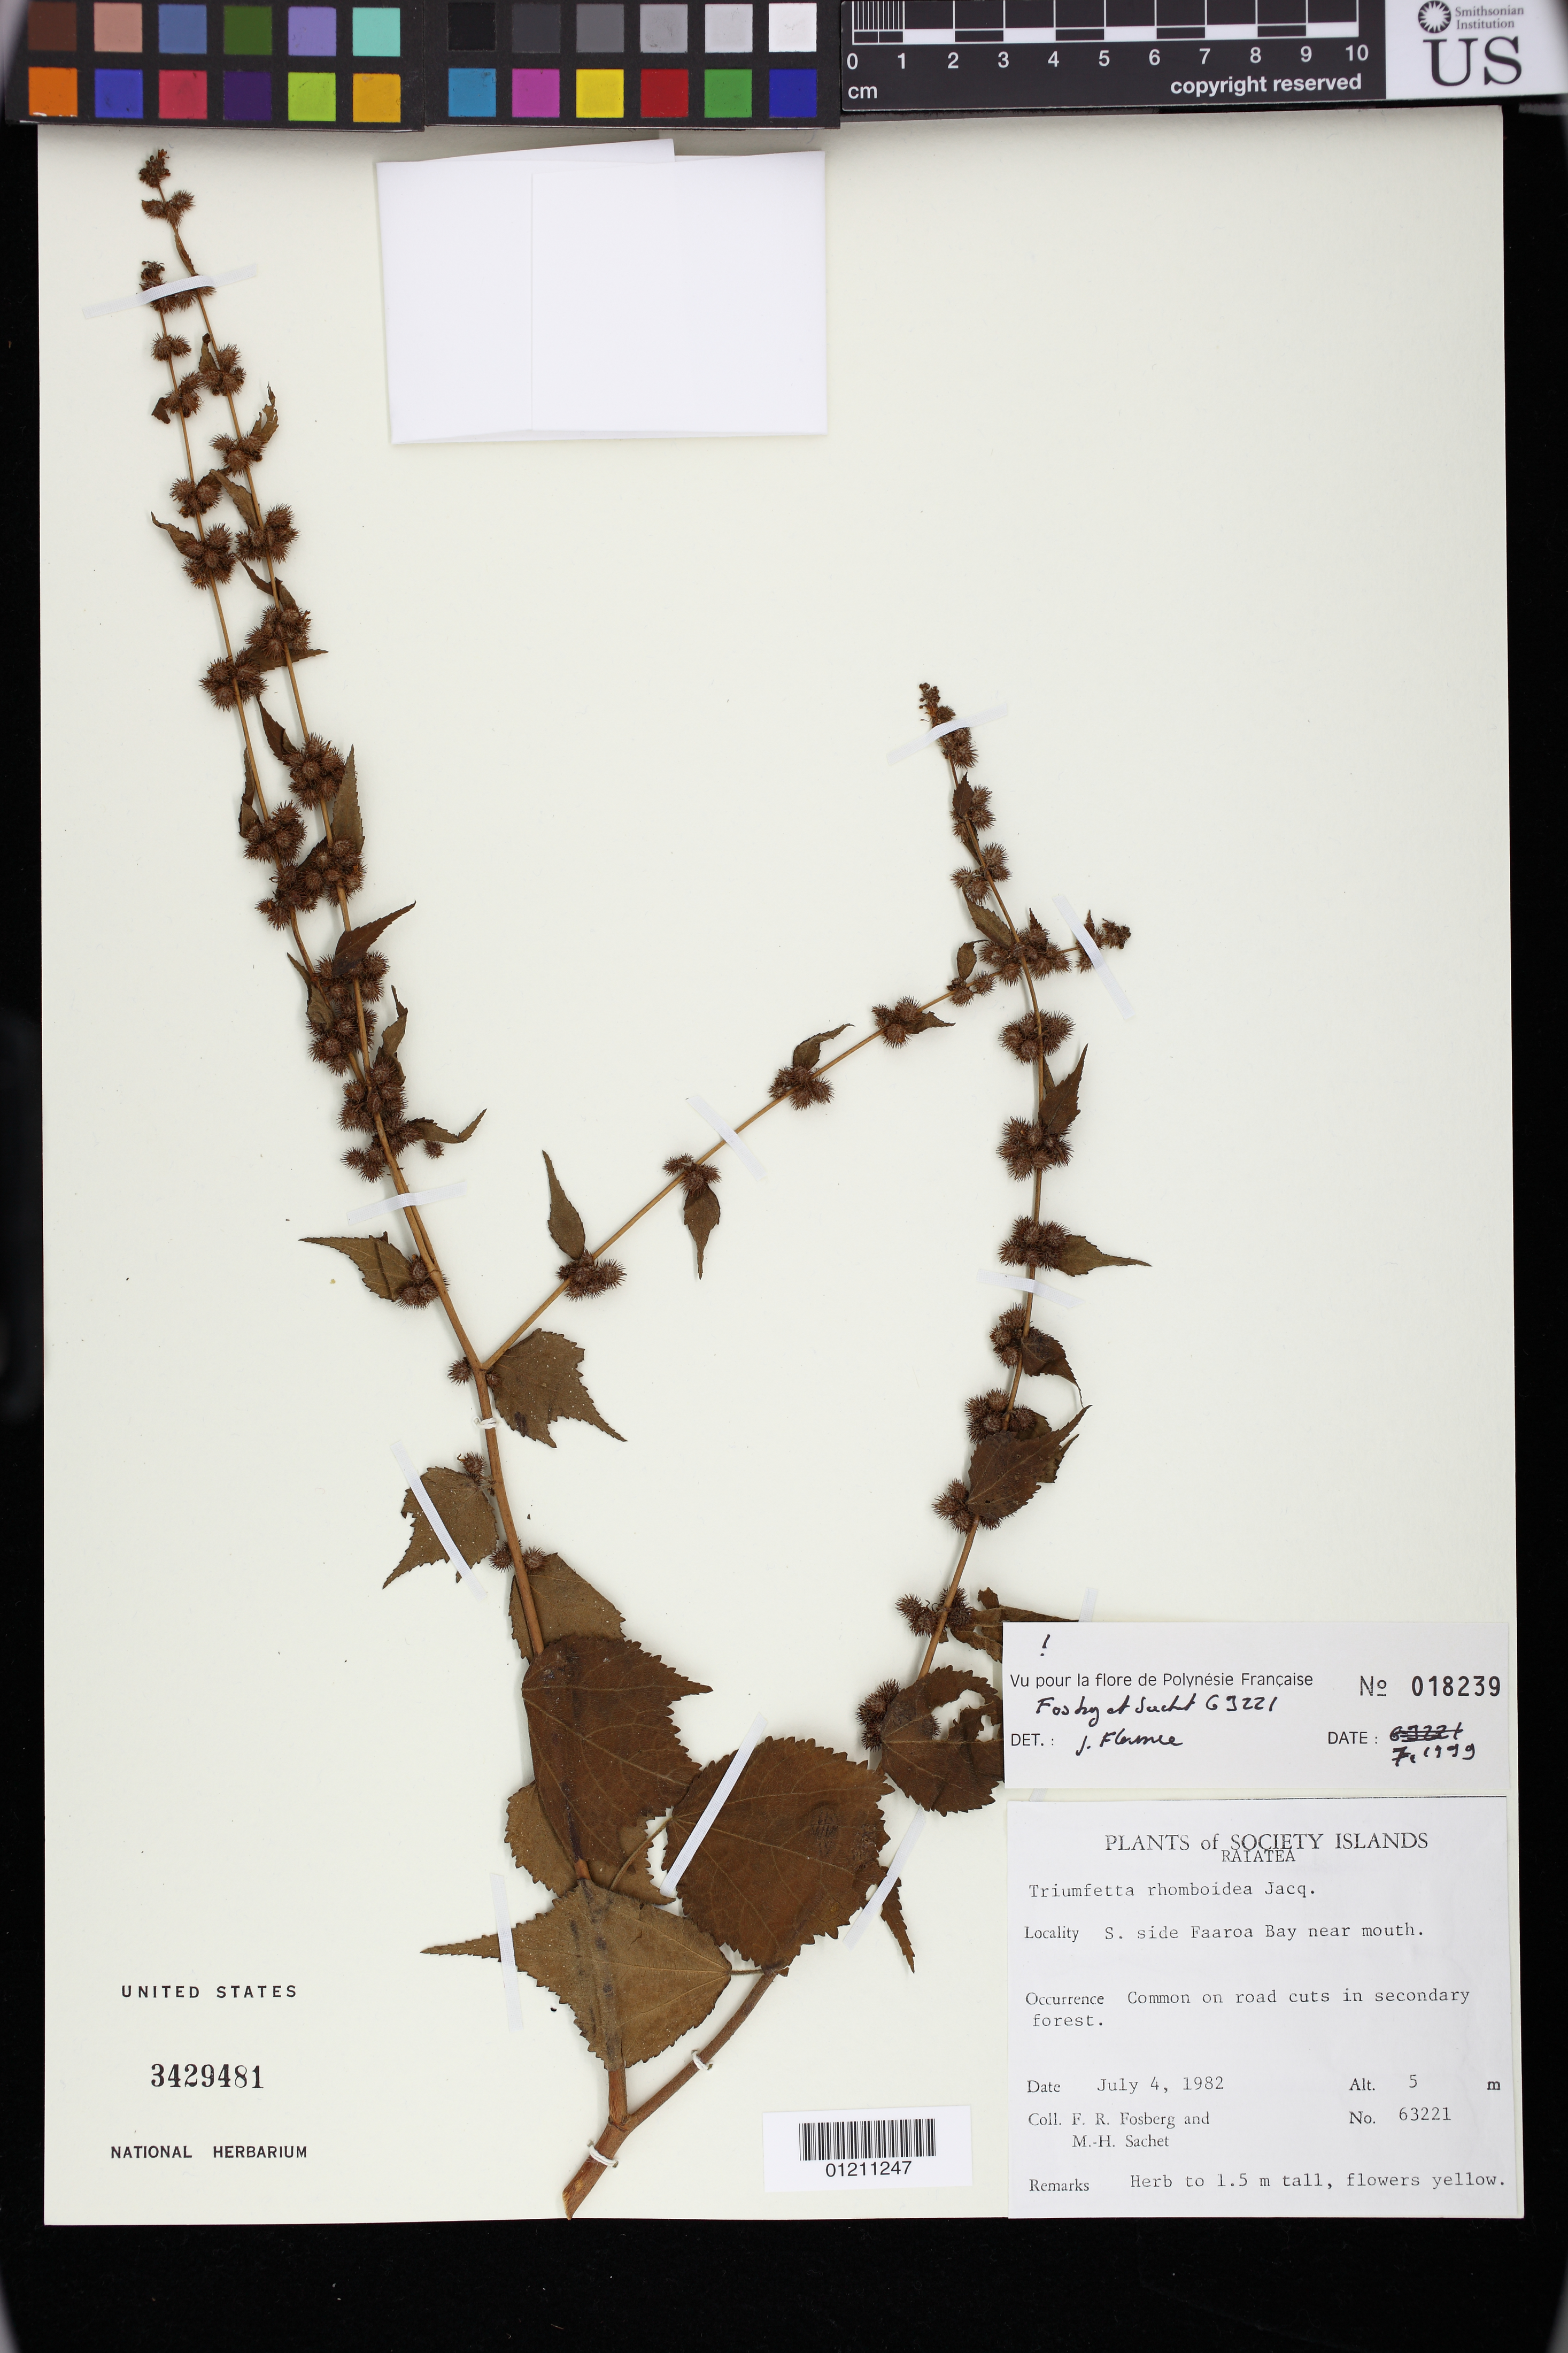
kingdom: Plantae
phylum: Tracheophyta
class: Magnoliopsida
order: Malvales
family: Malvaceae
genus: Triumfetta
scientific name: Triumfetta rhomboidea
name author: Jacq.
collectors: F. R. Fosberg & M.-H. Sachet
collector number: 63221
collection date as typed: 07 Apr 1982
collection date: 1982-04-07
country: French Polynesia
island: Raiatea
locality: Society Islands: Raiatea. S. side Faaroa Bay near mouth.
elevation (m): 5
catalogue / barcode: US 3429481